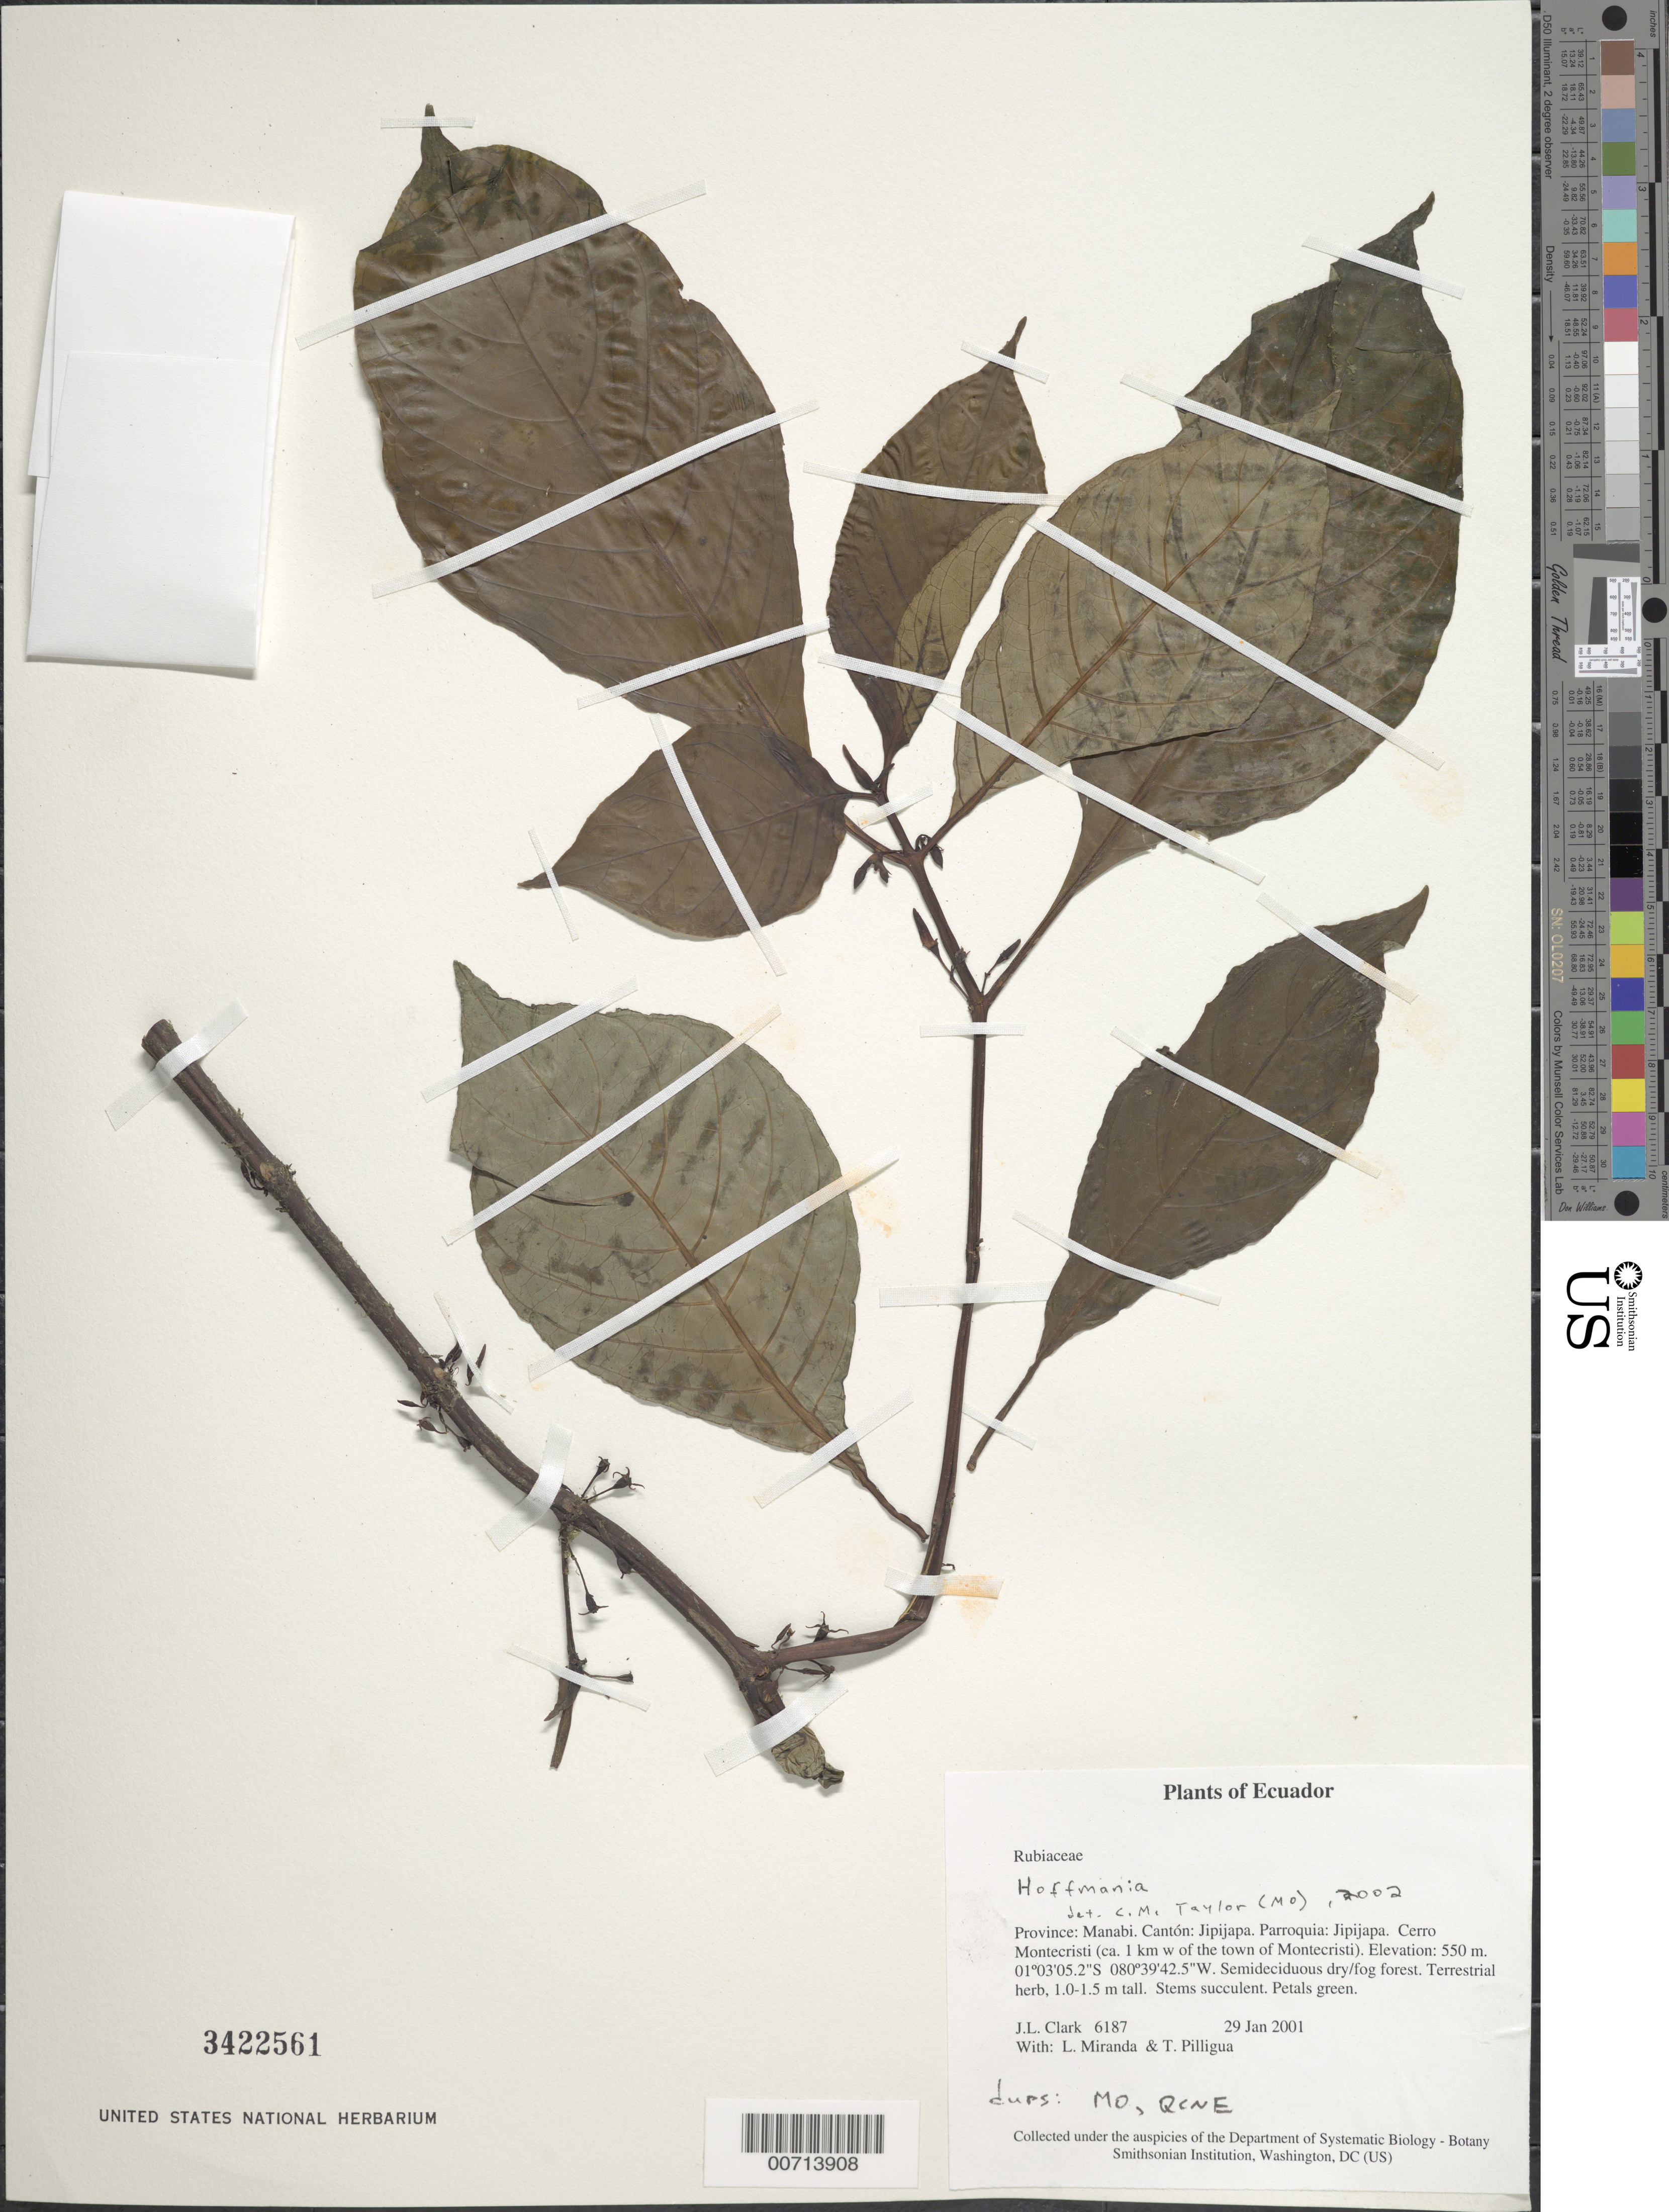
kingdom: Plantae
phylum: Tracheophyta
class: Magnoliopsida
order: Gentianales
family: Rubiaceae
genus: Hoffmannia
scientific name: Hoffmannia sp.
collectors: J. L. Clark, L. Miranda & T. Pilligua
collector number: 6187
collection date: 2001-01-29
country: Ecuador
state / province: Manabí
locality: Province: Manabi, Canton: Jipijapa, Parroquia, Jipijapa, Cerro Montecristi (1 km w of the town of Montecristi)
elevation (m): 550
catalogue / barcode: US 3422561